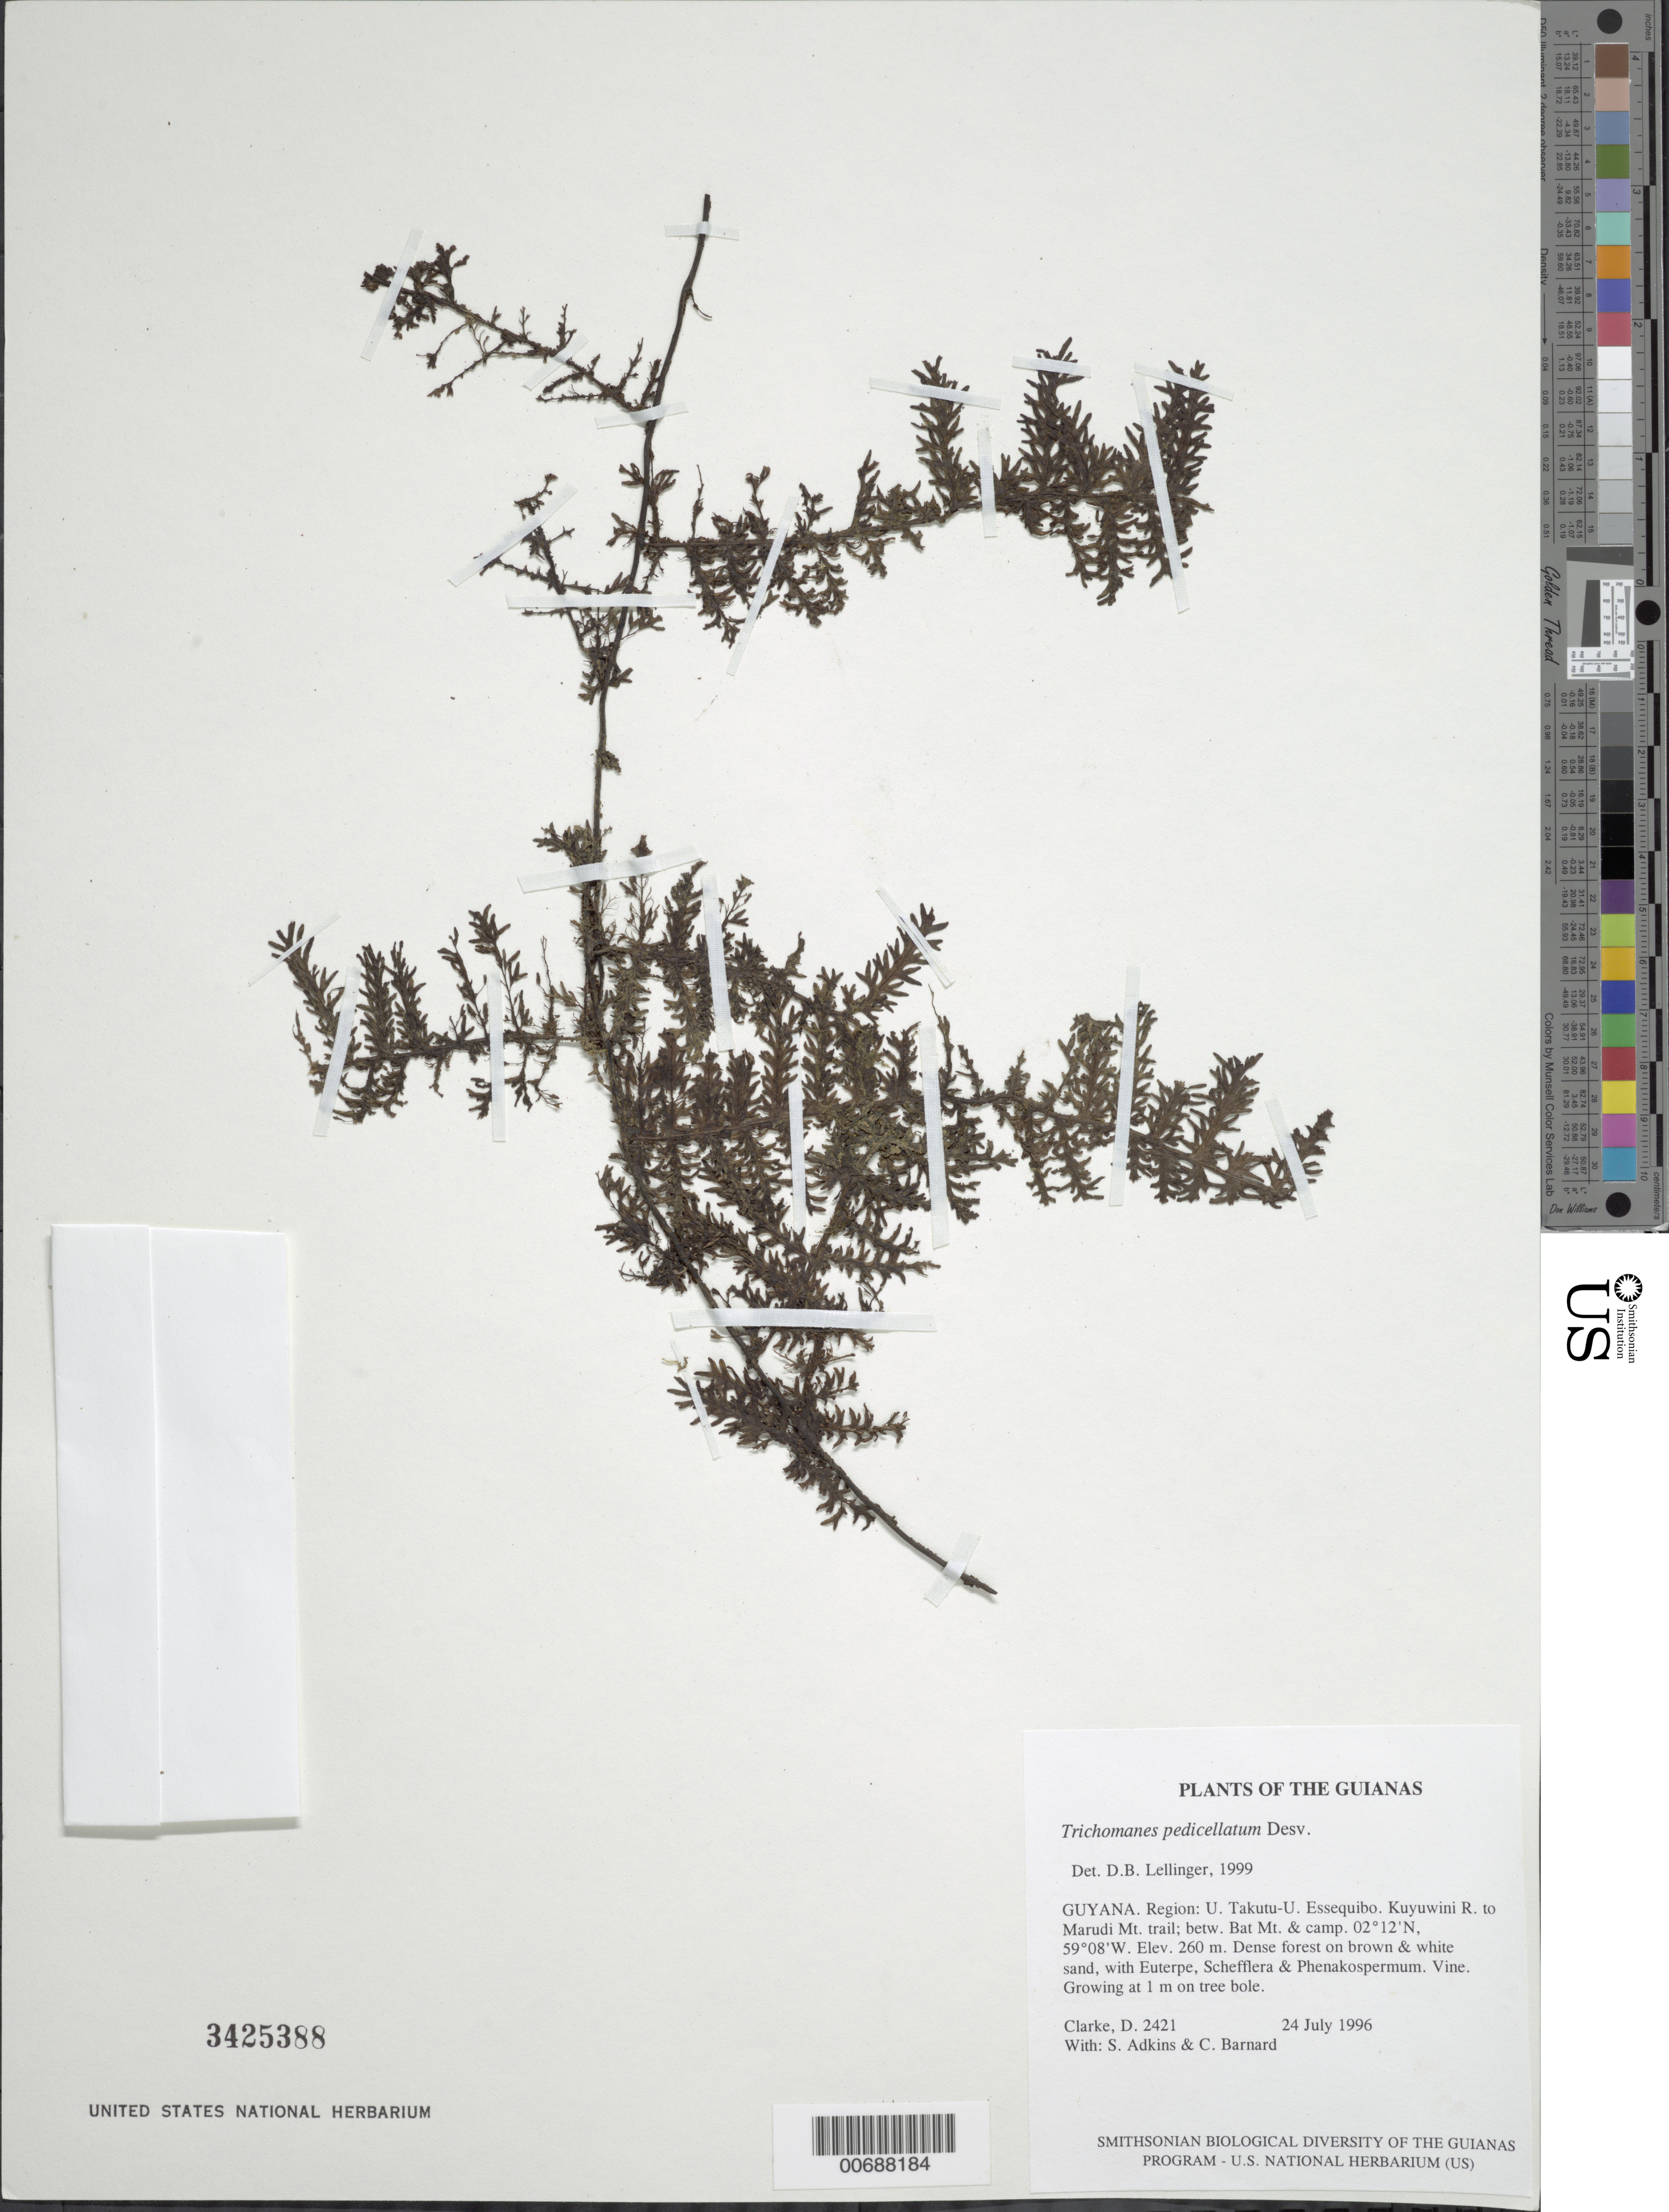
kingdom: Plantae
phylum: Tracheophyta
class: Polypodiopsida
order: Hymenophyllales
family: Hymenophyllaceae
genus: Trichomanes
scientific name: Trichomanes pedicellatum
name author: Desv.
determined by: Lellinger, David B., (BOT), Smithsonian Institution - National Museum of Natural History (UNITED STATES)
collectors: H. D. Clarke, S. Adkins & C. Bernard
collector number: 2421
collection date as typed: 24 July 1996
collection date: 1996-07-24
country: Guyana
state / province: U. Takutu-U. Essequibo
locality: Kuyuwini R. to Marudi Mt. trail; betw. Bat Mt. & camp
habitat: Dense forest on brown & white sand, with Euterpe, Schefflera & Phenakospermum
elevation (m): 260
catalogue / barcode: US 3425388